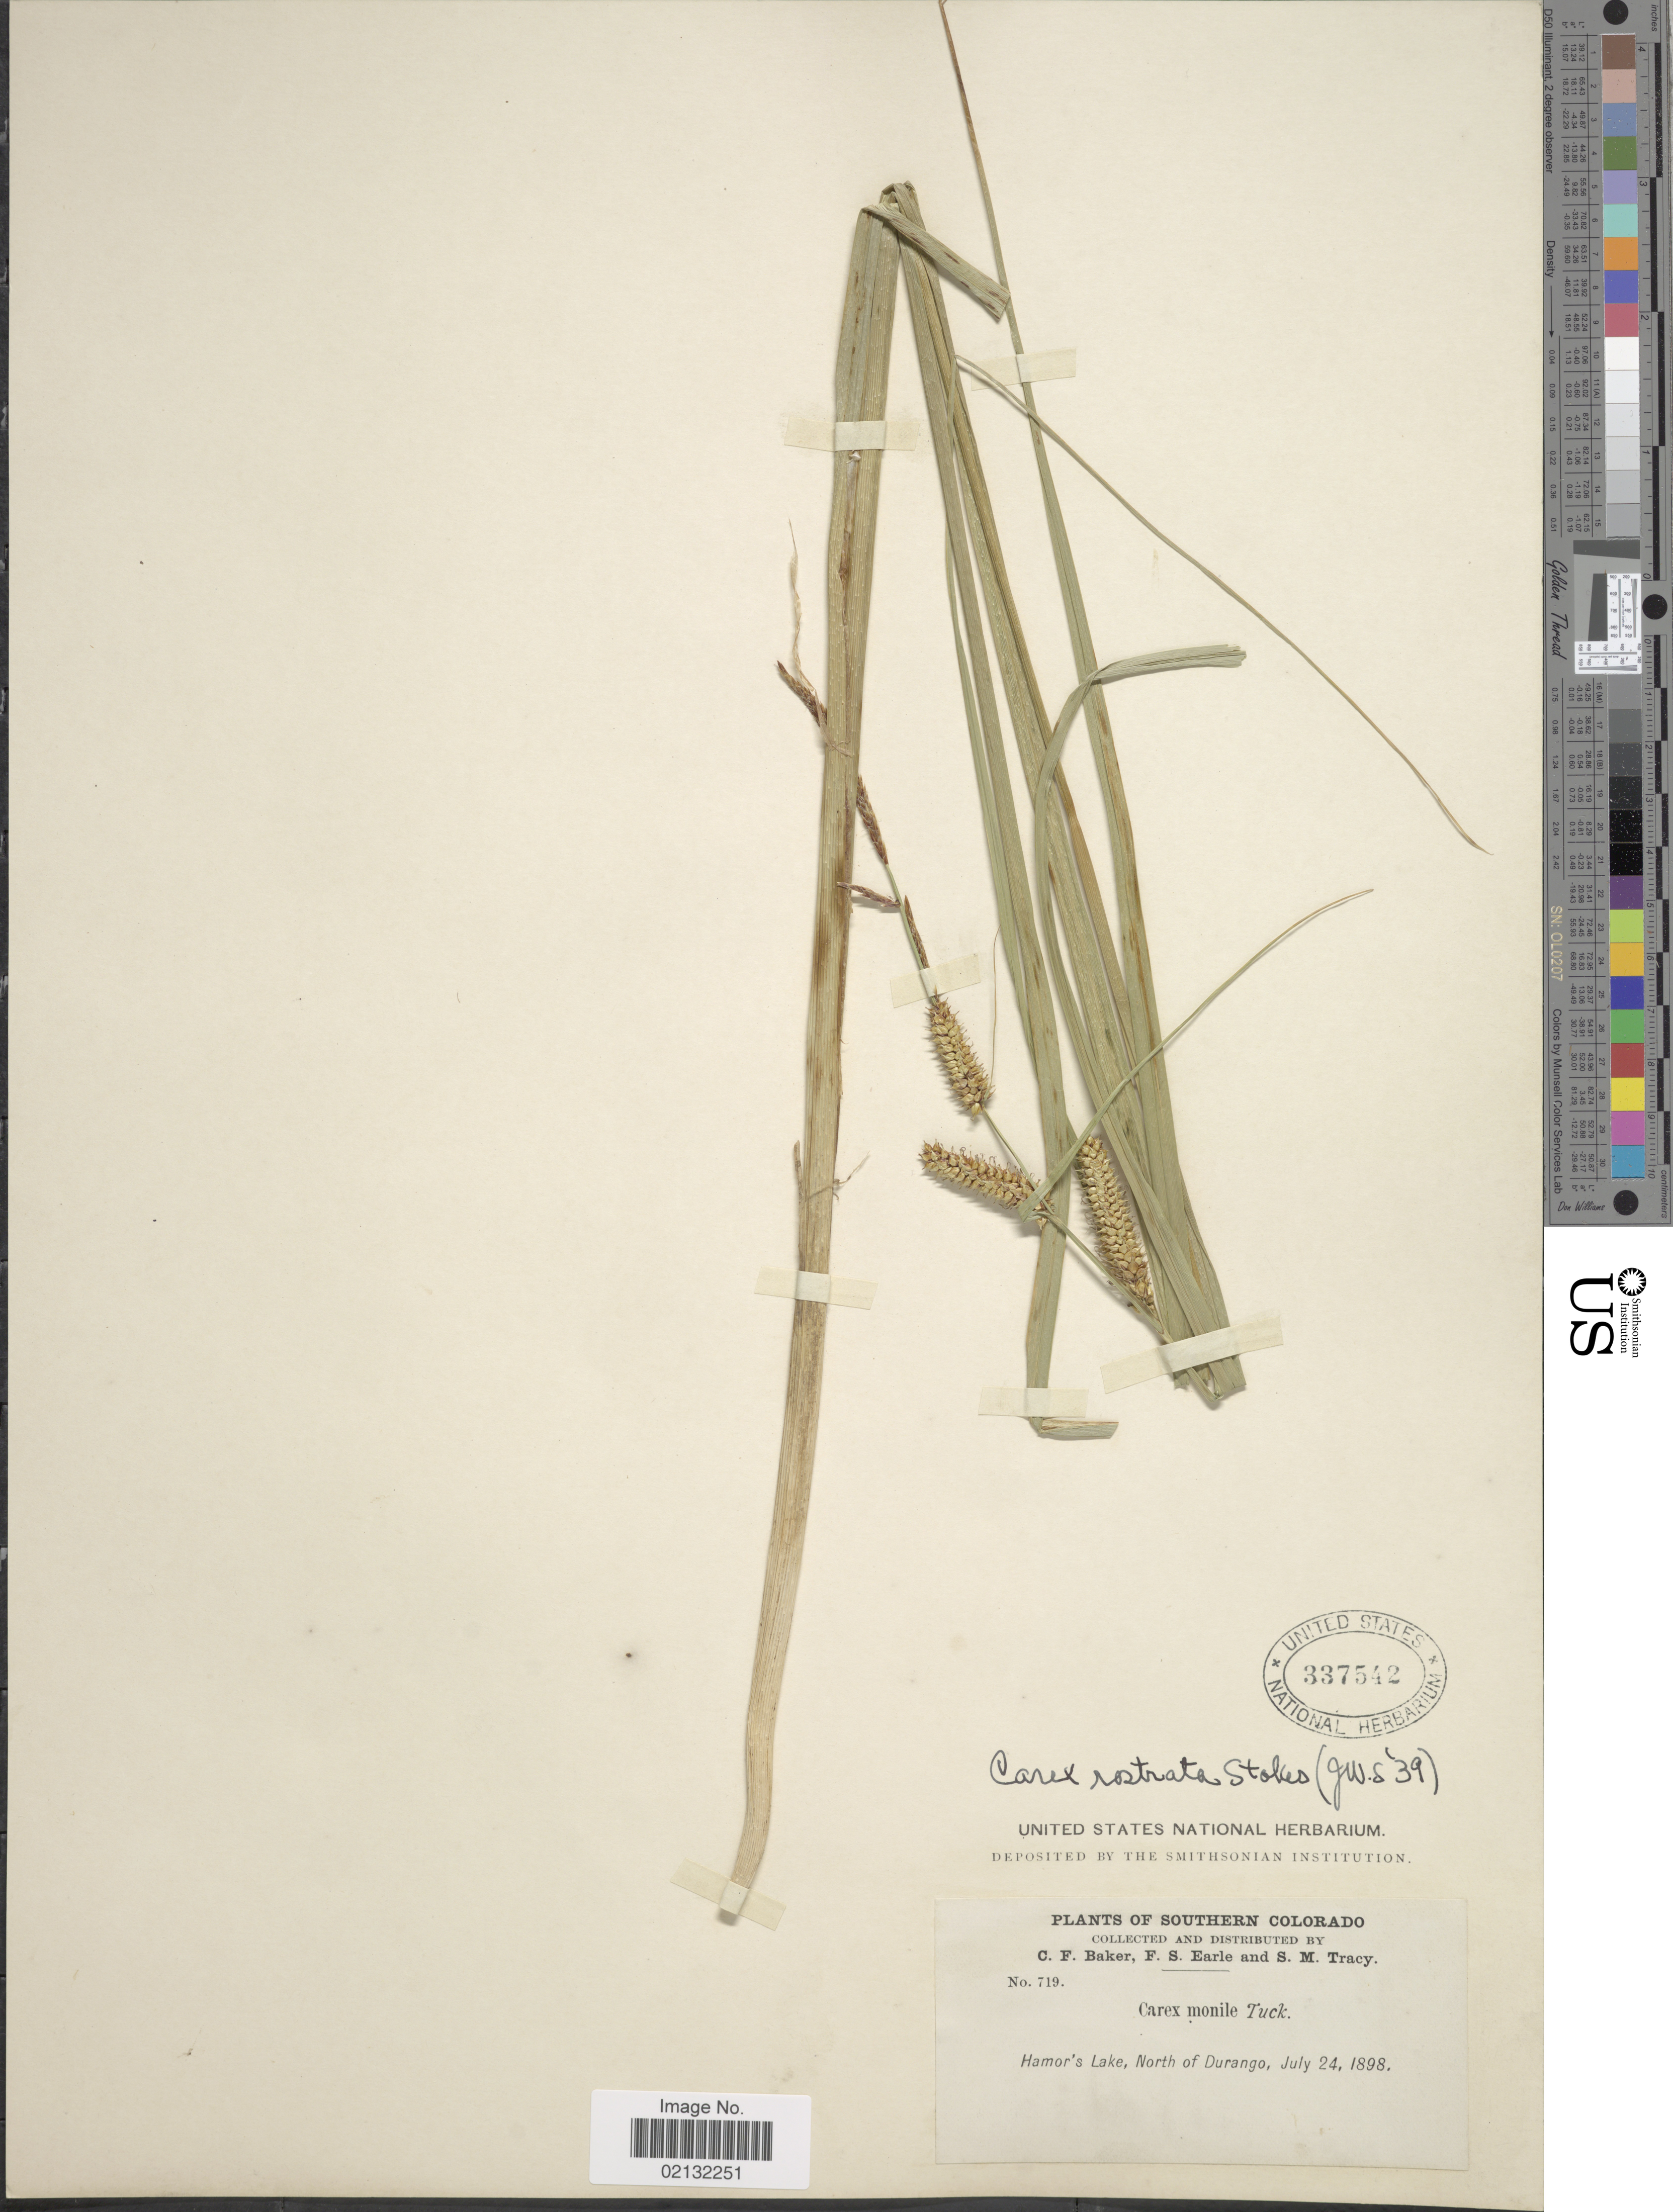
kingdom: Plantae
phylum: Tracheophyta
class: Liliopsida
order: Poales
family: Cyperaceae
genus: Carex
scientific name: Carex rostrata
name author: Stokes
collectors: C. F. Baker, F. S. Earle & S. Stracy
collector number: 719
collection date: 1898-07-24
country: United States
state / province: Colorado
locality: Southern Colorado, Hamor's Lake, Nort of Durango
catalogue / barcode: US 337542